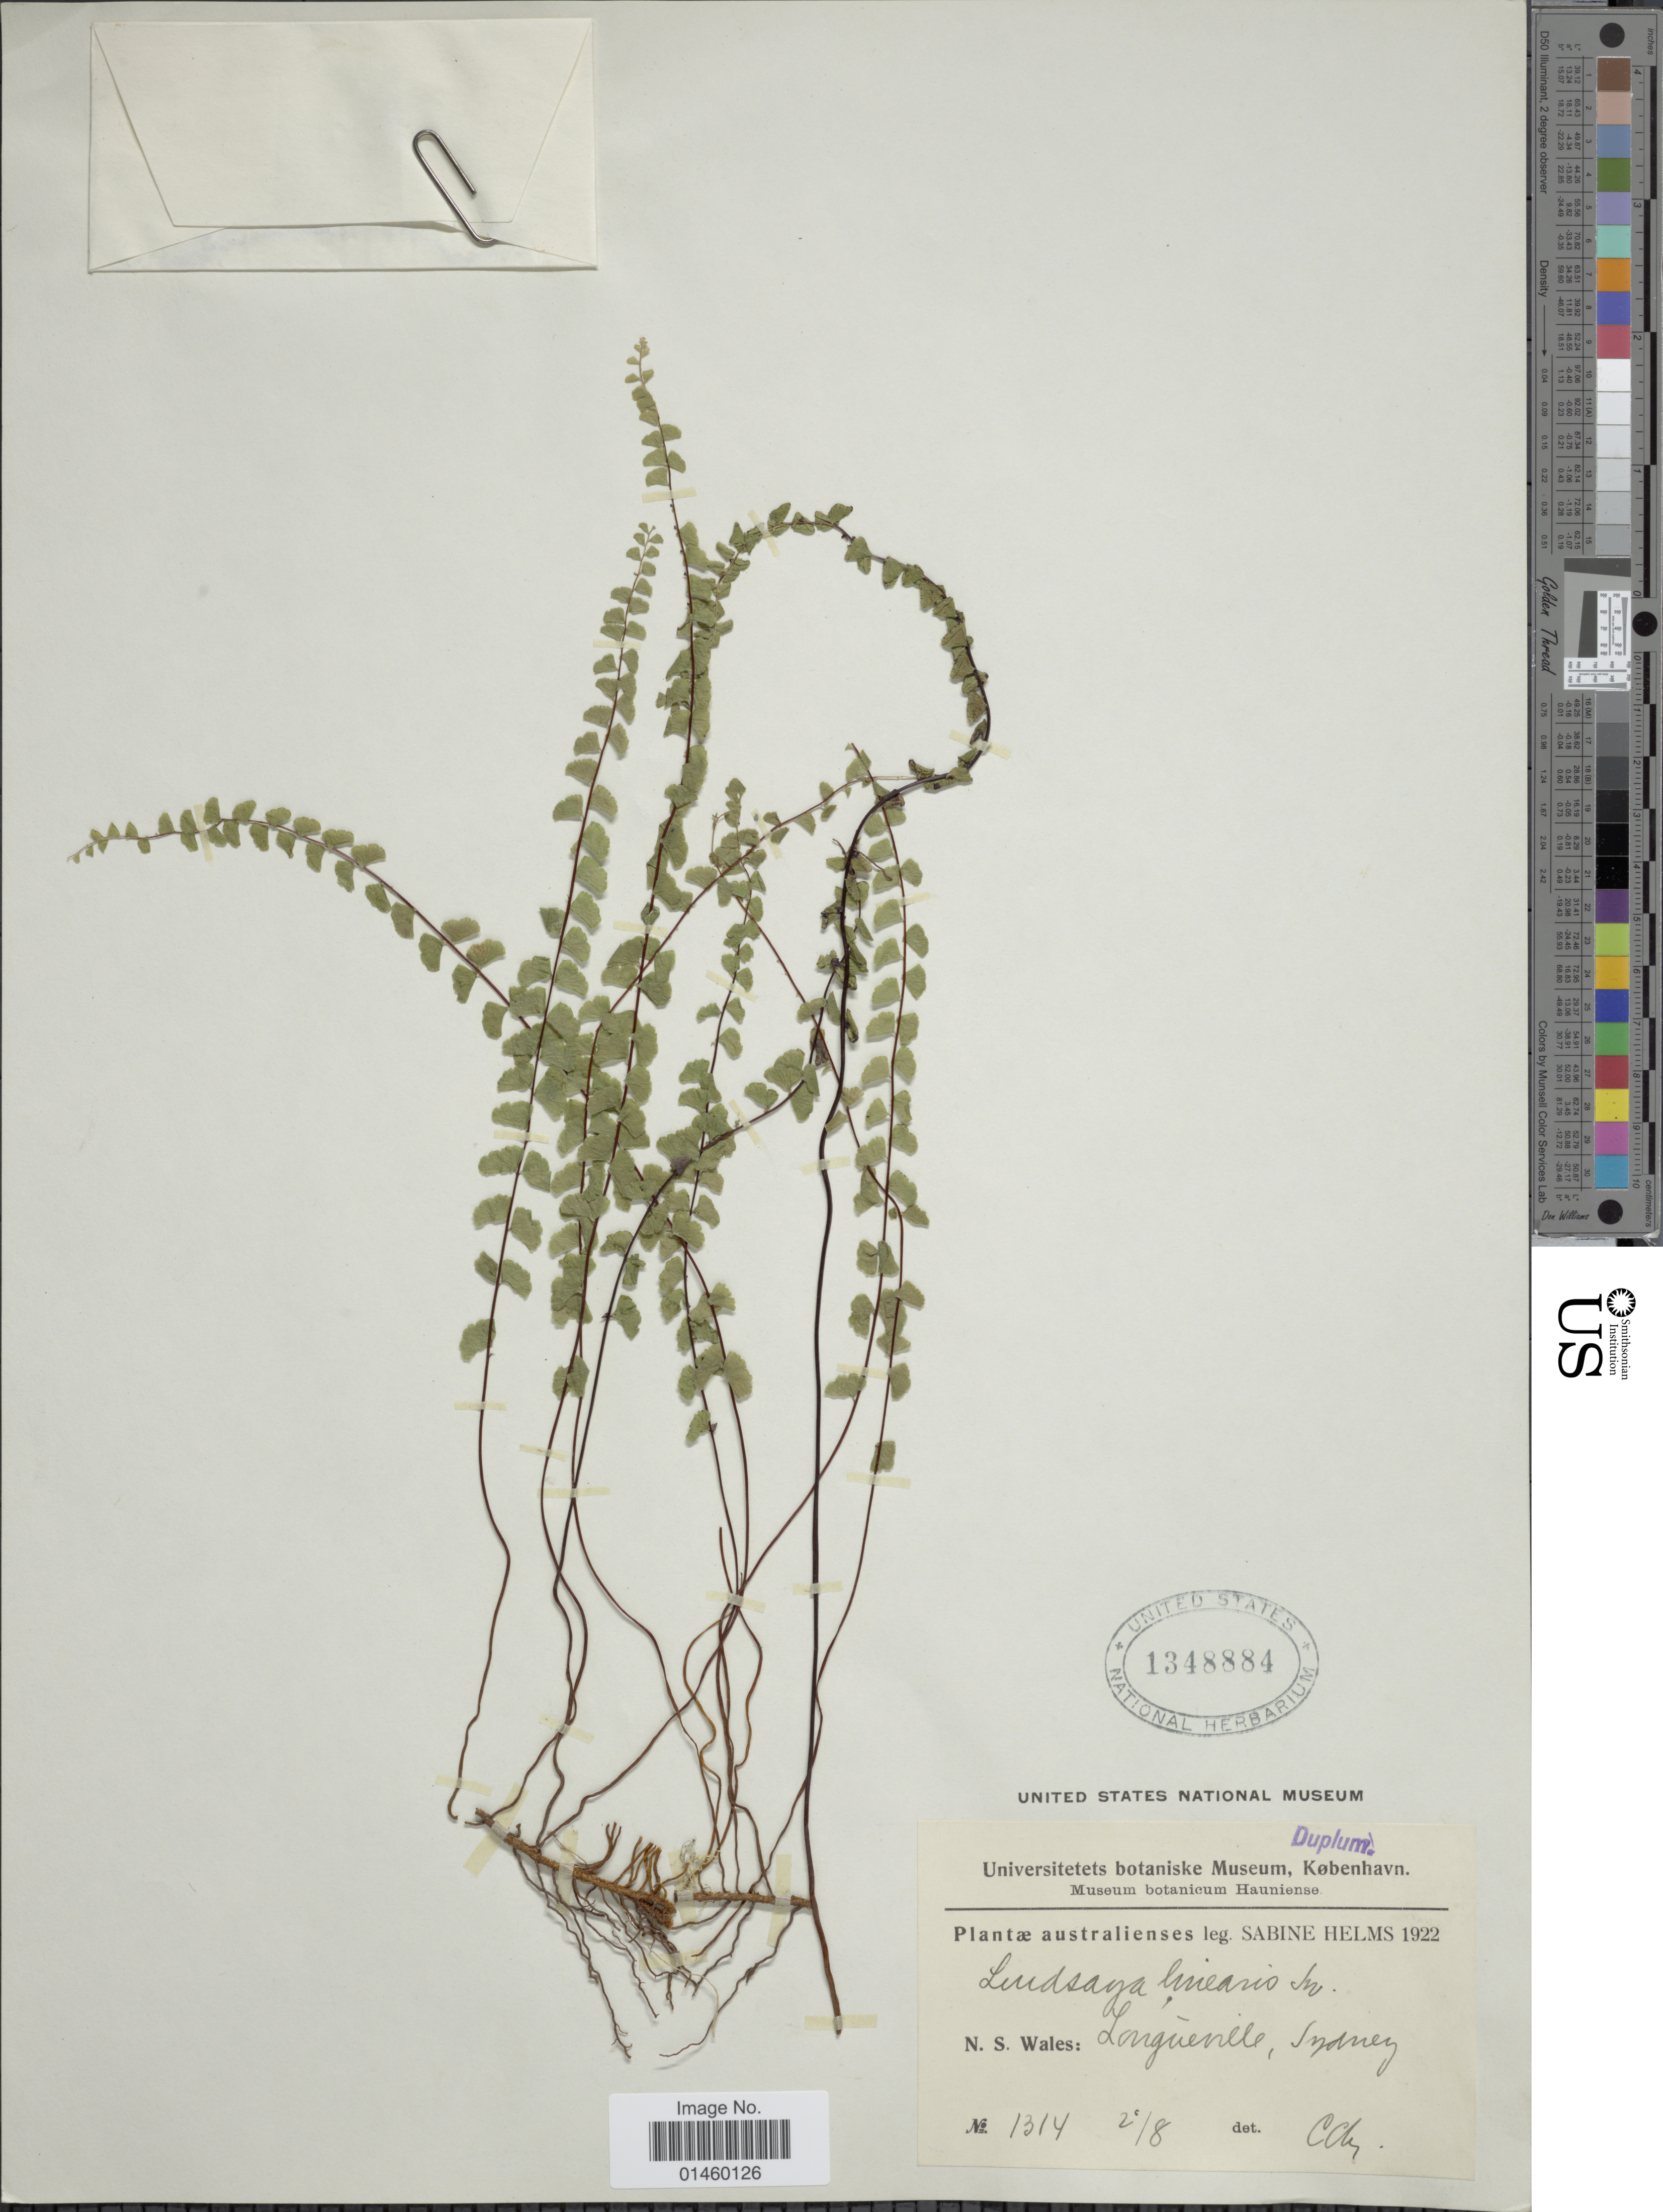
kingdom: Plantae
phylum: Tracheophyta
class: Polypodiopsida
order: Polypodiales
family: Lindsaeaceae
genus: Lindsaea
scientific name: Lindsaea linearis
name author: Sw.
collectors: S. Helms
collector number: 1314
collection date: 1922-08-02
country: Australia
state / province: New South Wales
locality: Plantae australienses. N. S. Wales: Longeville, Sydney.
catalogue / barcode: US 1348884